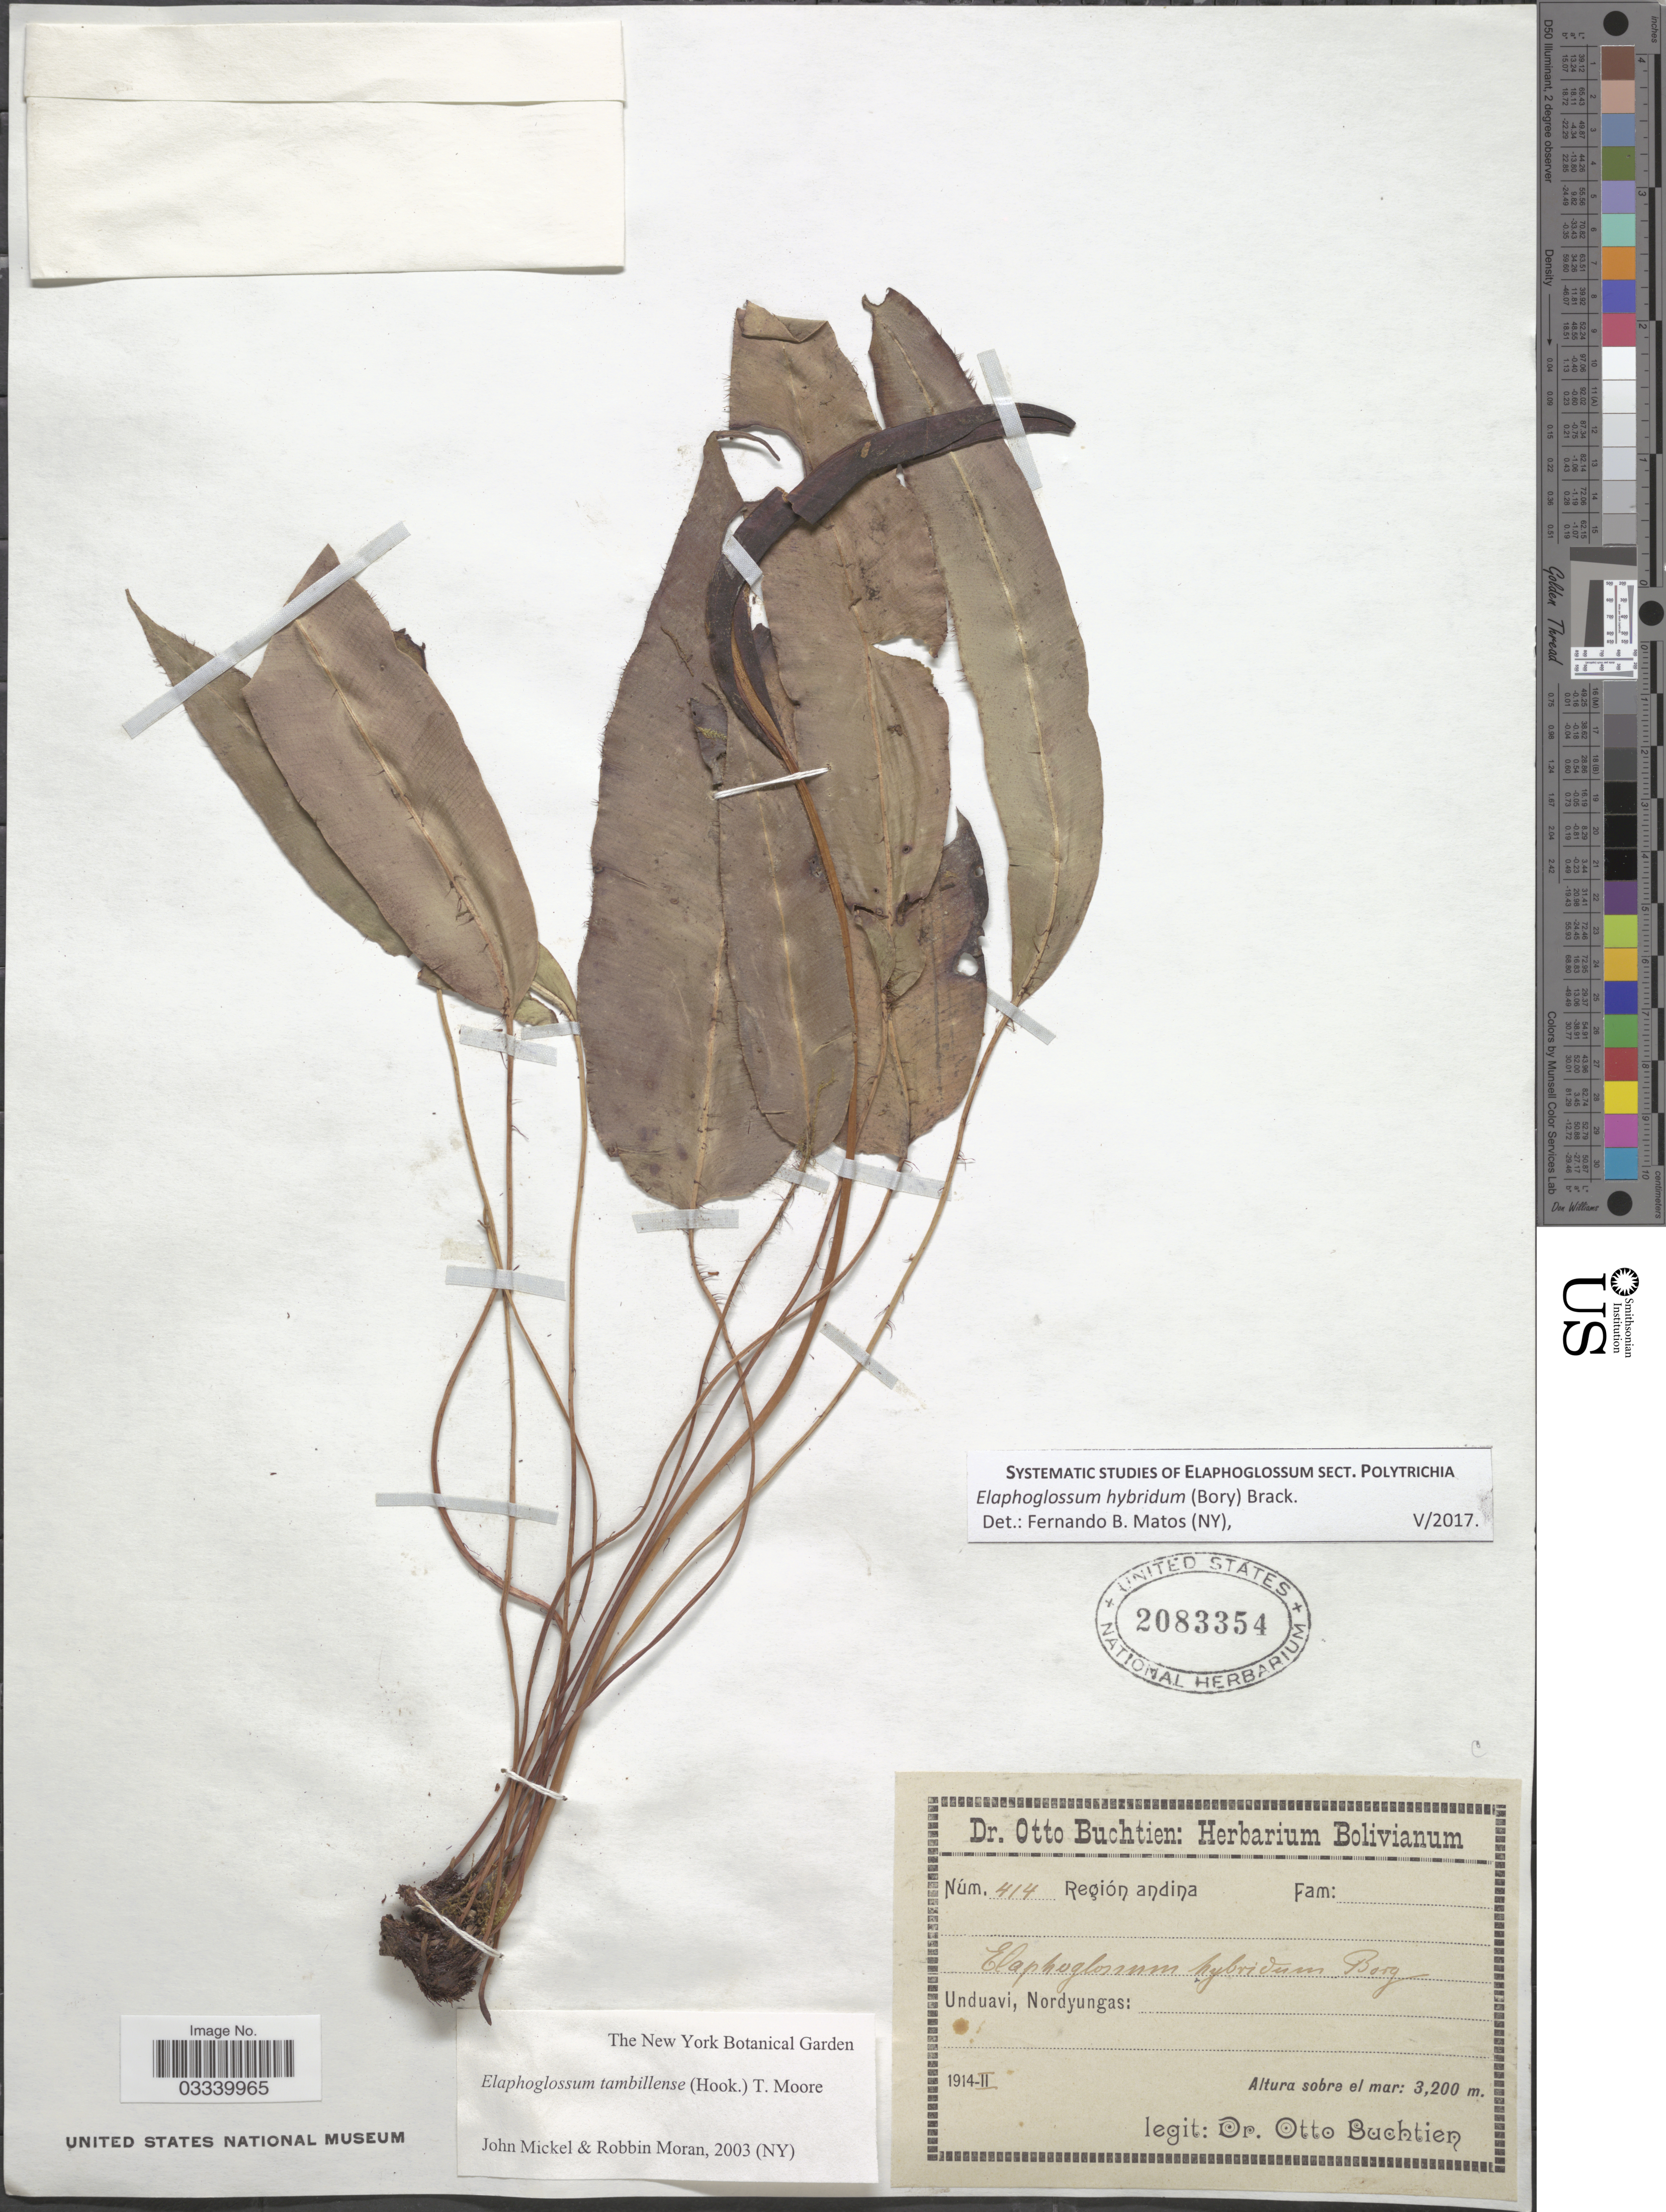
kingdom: Plantae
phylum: Tracheophyta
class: Polypodiopsida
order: Polypodiales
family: Dryopteridaceae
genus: Elaphoglossum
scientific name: Elaphoglossum hybridum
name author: (Bory) T. Moore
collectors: O. Buchtien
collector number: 414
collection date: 1914-02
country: Bolivia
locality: Región andina. Unduavi, Nordyungas.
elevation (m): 3200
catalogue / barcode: US 2083354